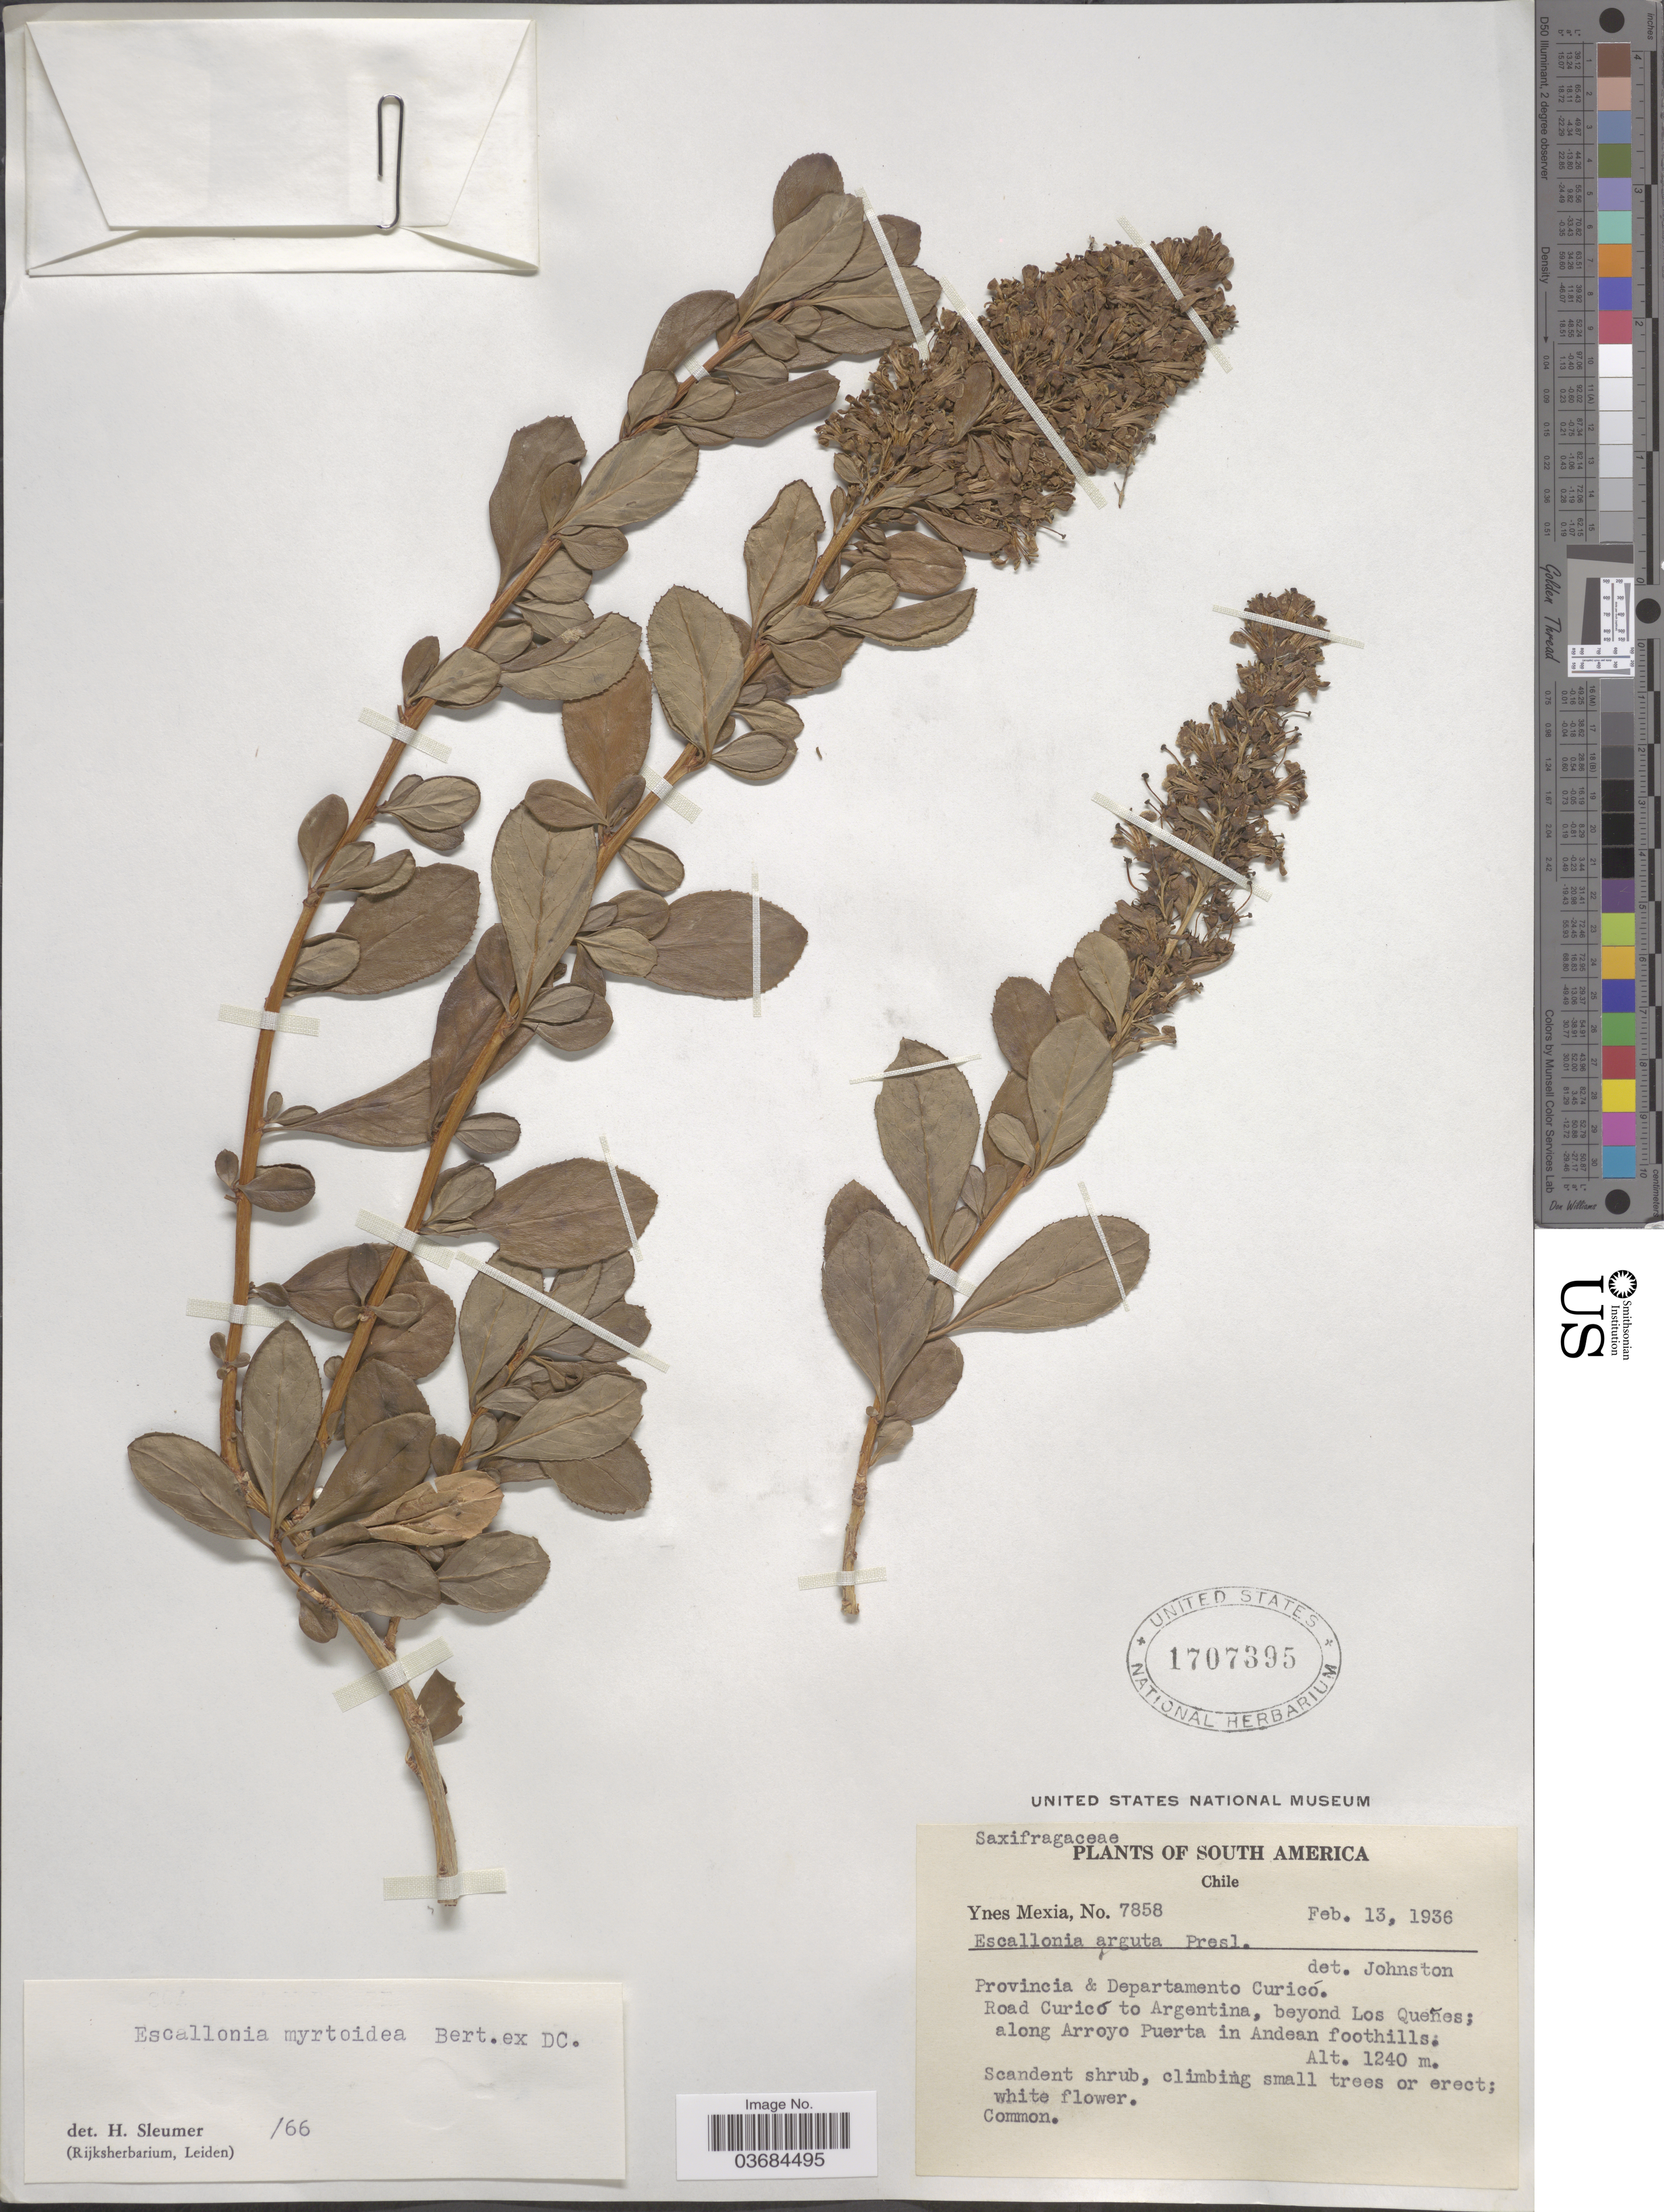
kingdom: Plantae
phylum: Tracheophyta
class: Magnoliopsida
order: Escalloniales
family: Escalloniaceae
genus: Escallonia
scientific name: Escallonia myrtoidea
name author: Bertero ex DC.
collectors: Y. Mexia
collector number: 7858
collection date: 1936-02-13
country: Chile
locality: Provincia & Departamento Curicó. Road Curicó to Argentina, beyond Los Queñes; along Arroyo Puerta in Andean foothills.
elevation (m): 1240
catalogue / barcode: US 1707395